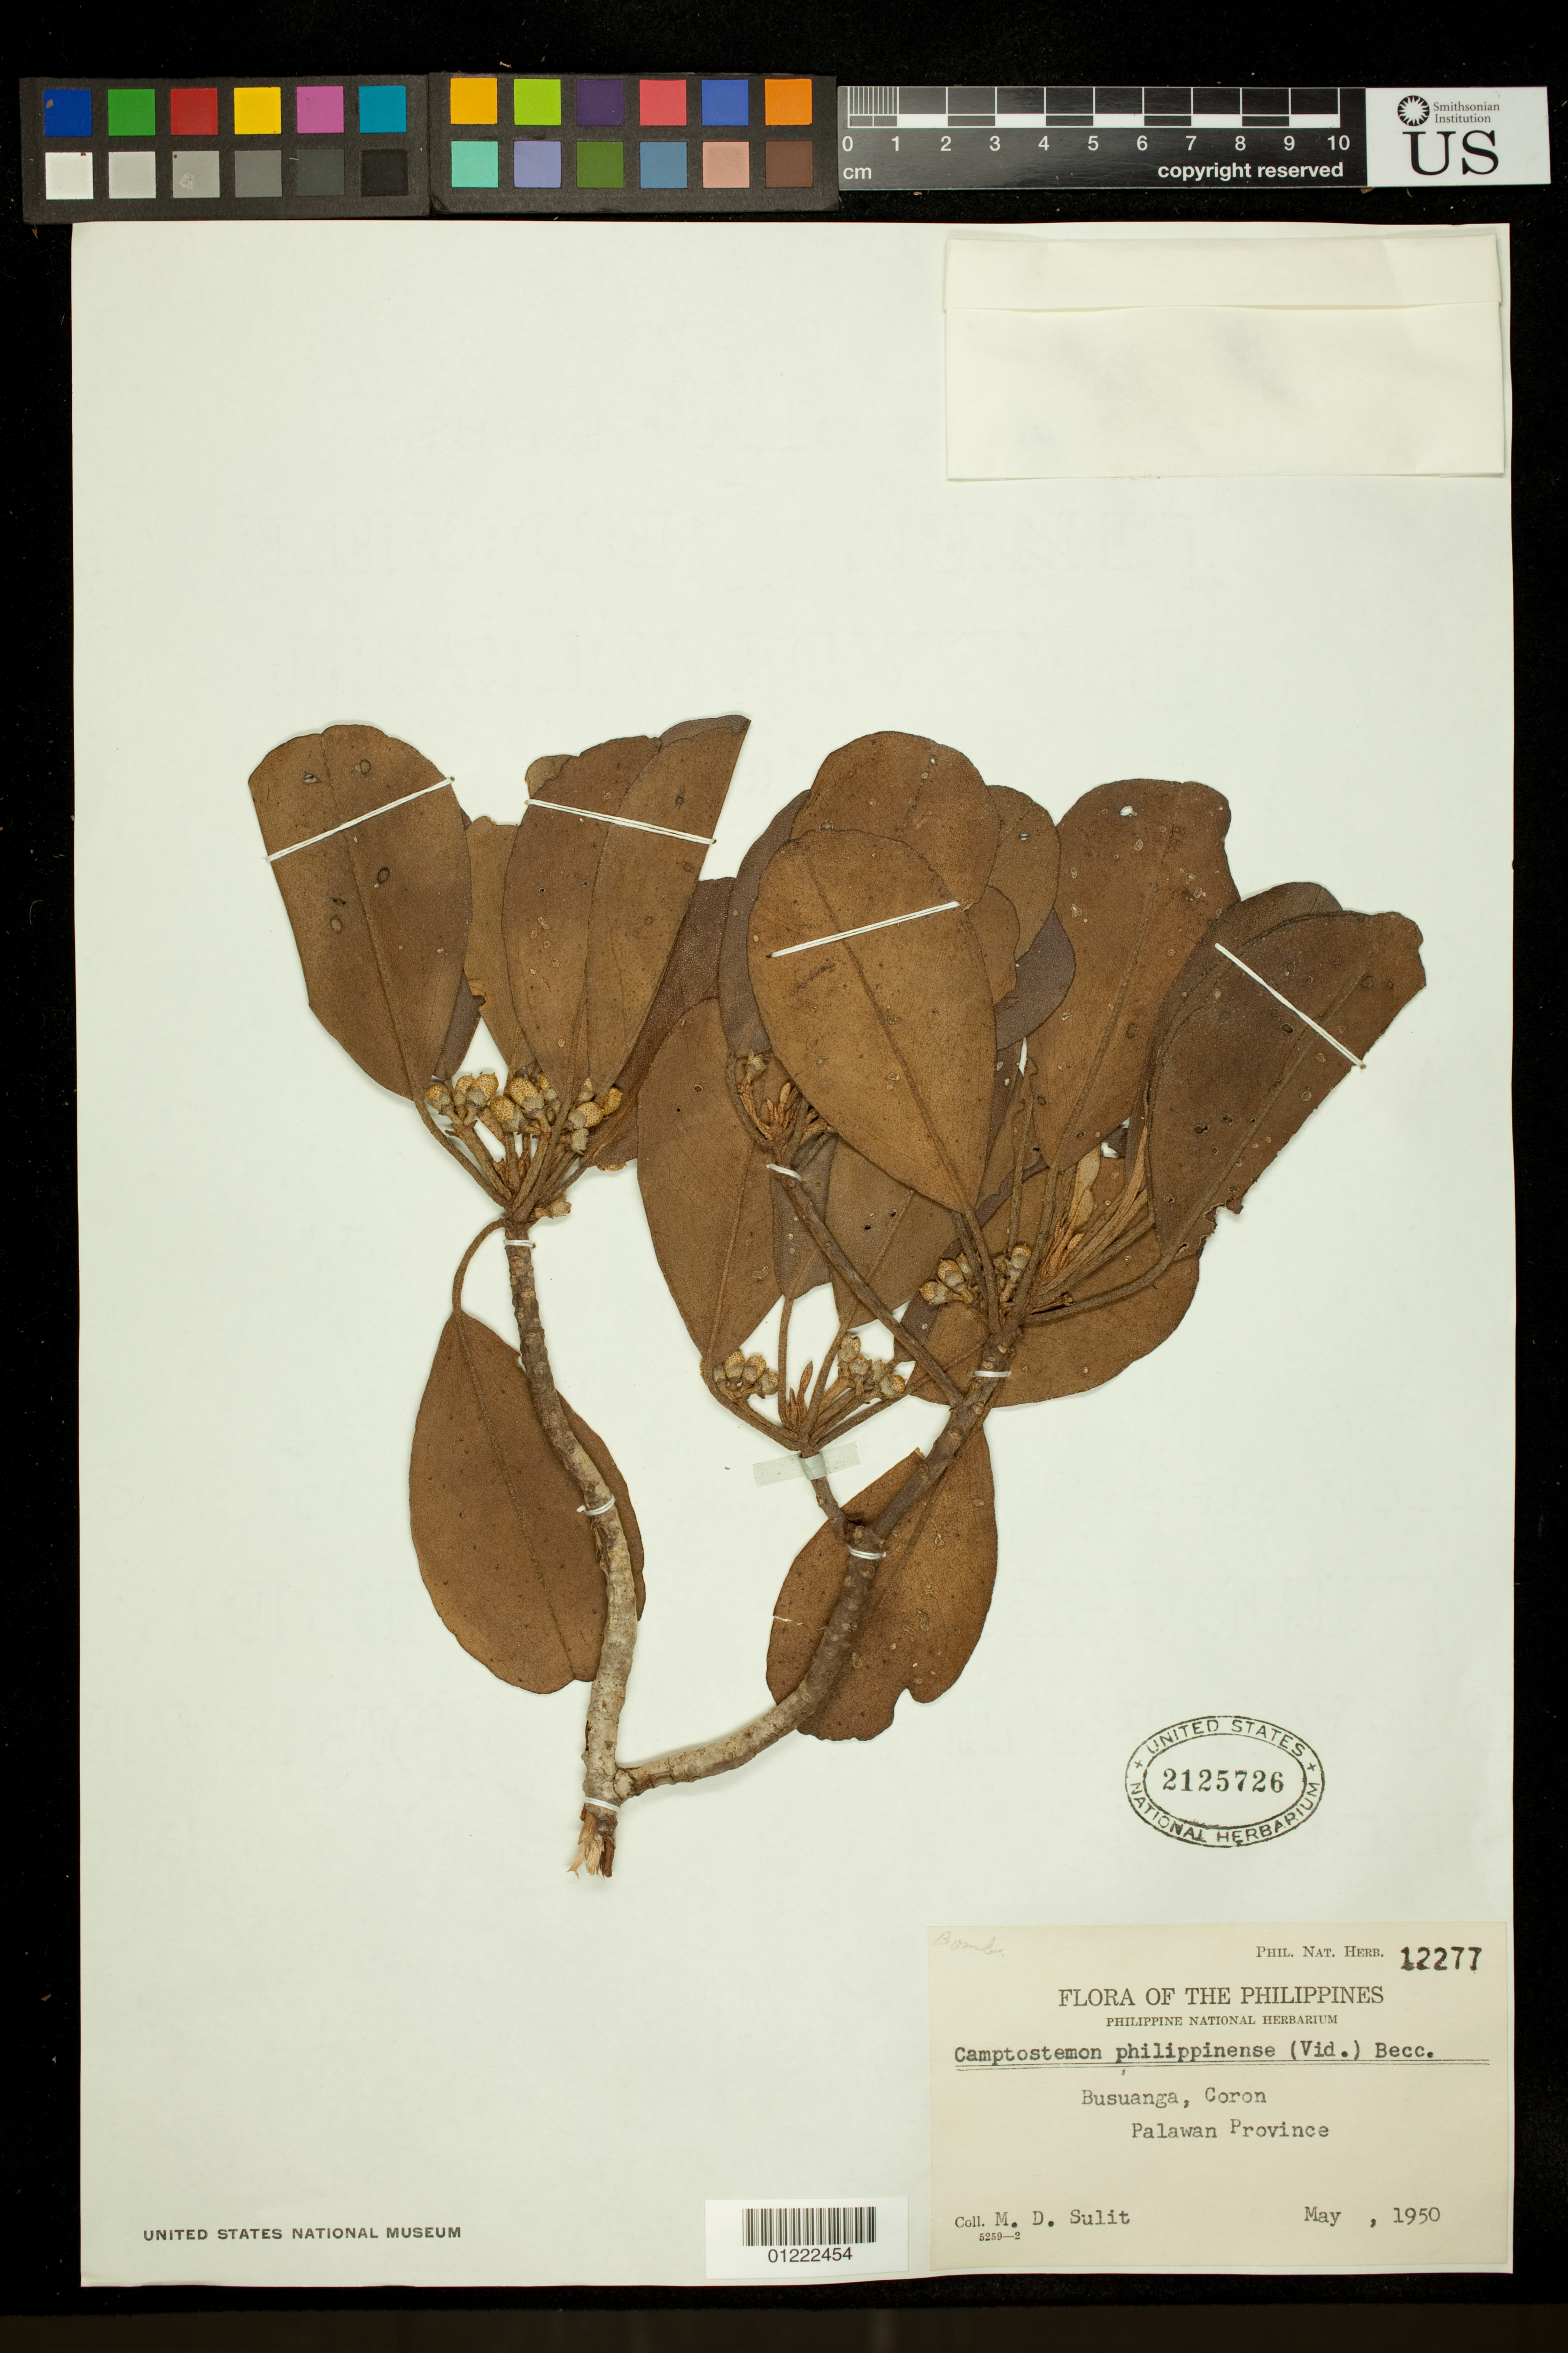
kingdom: Plantae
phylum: Tracheophyta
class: Magnoliopsida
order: Malvales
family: Malvaceae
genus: Camptostemon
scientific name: Camptostemon philippinense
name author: (Vidal) Becc.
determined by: Dorr, Laurence J., Curator (BOT), Smithsonian Institution - National Museum of Natural History (UNITED STATES)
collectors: M. Sulit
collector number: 12277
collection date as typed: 1950-05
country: Philippines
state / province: Mimaropa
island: Coron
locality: Busuanga, Coron, Palawan Province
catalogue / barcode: US 2125726